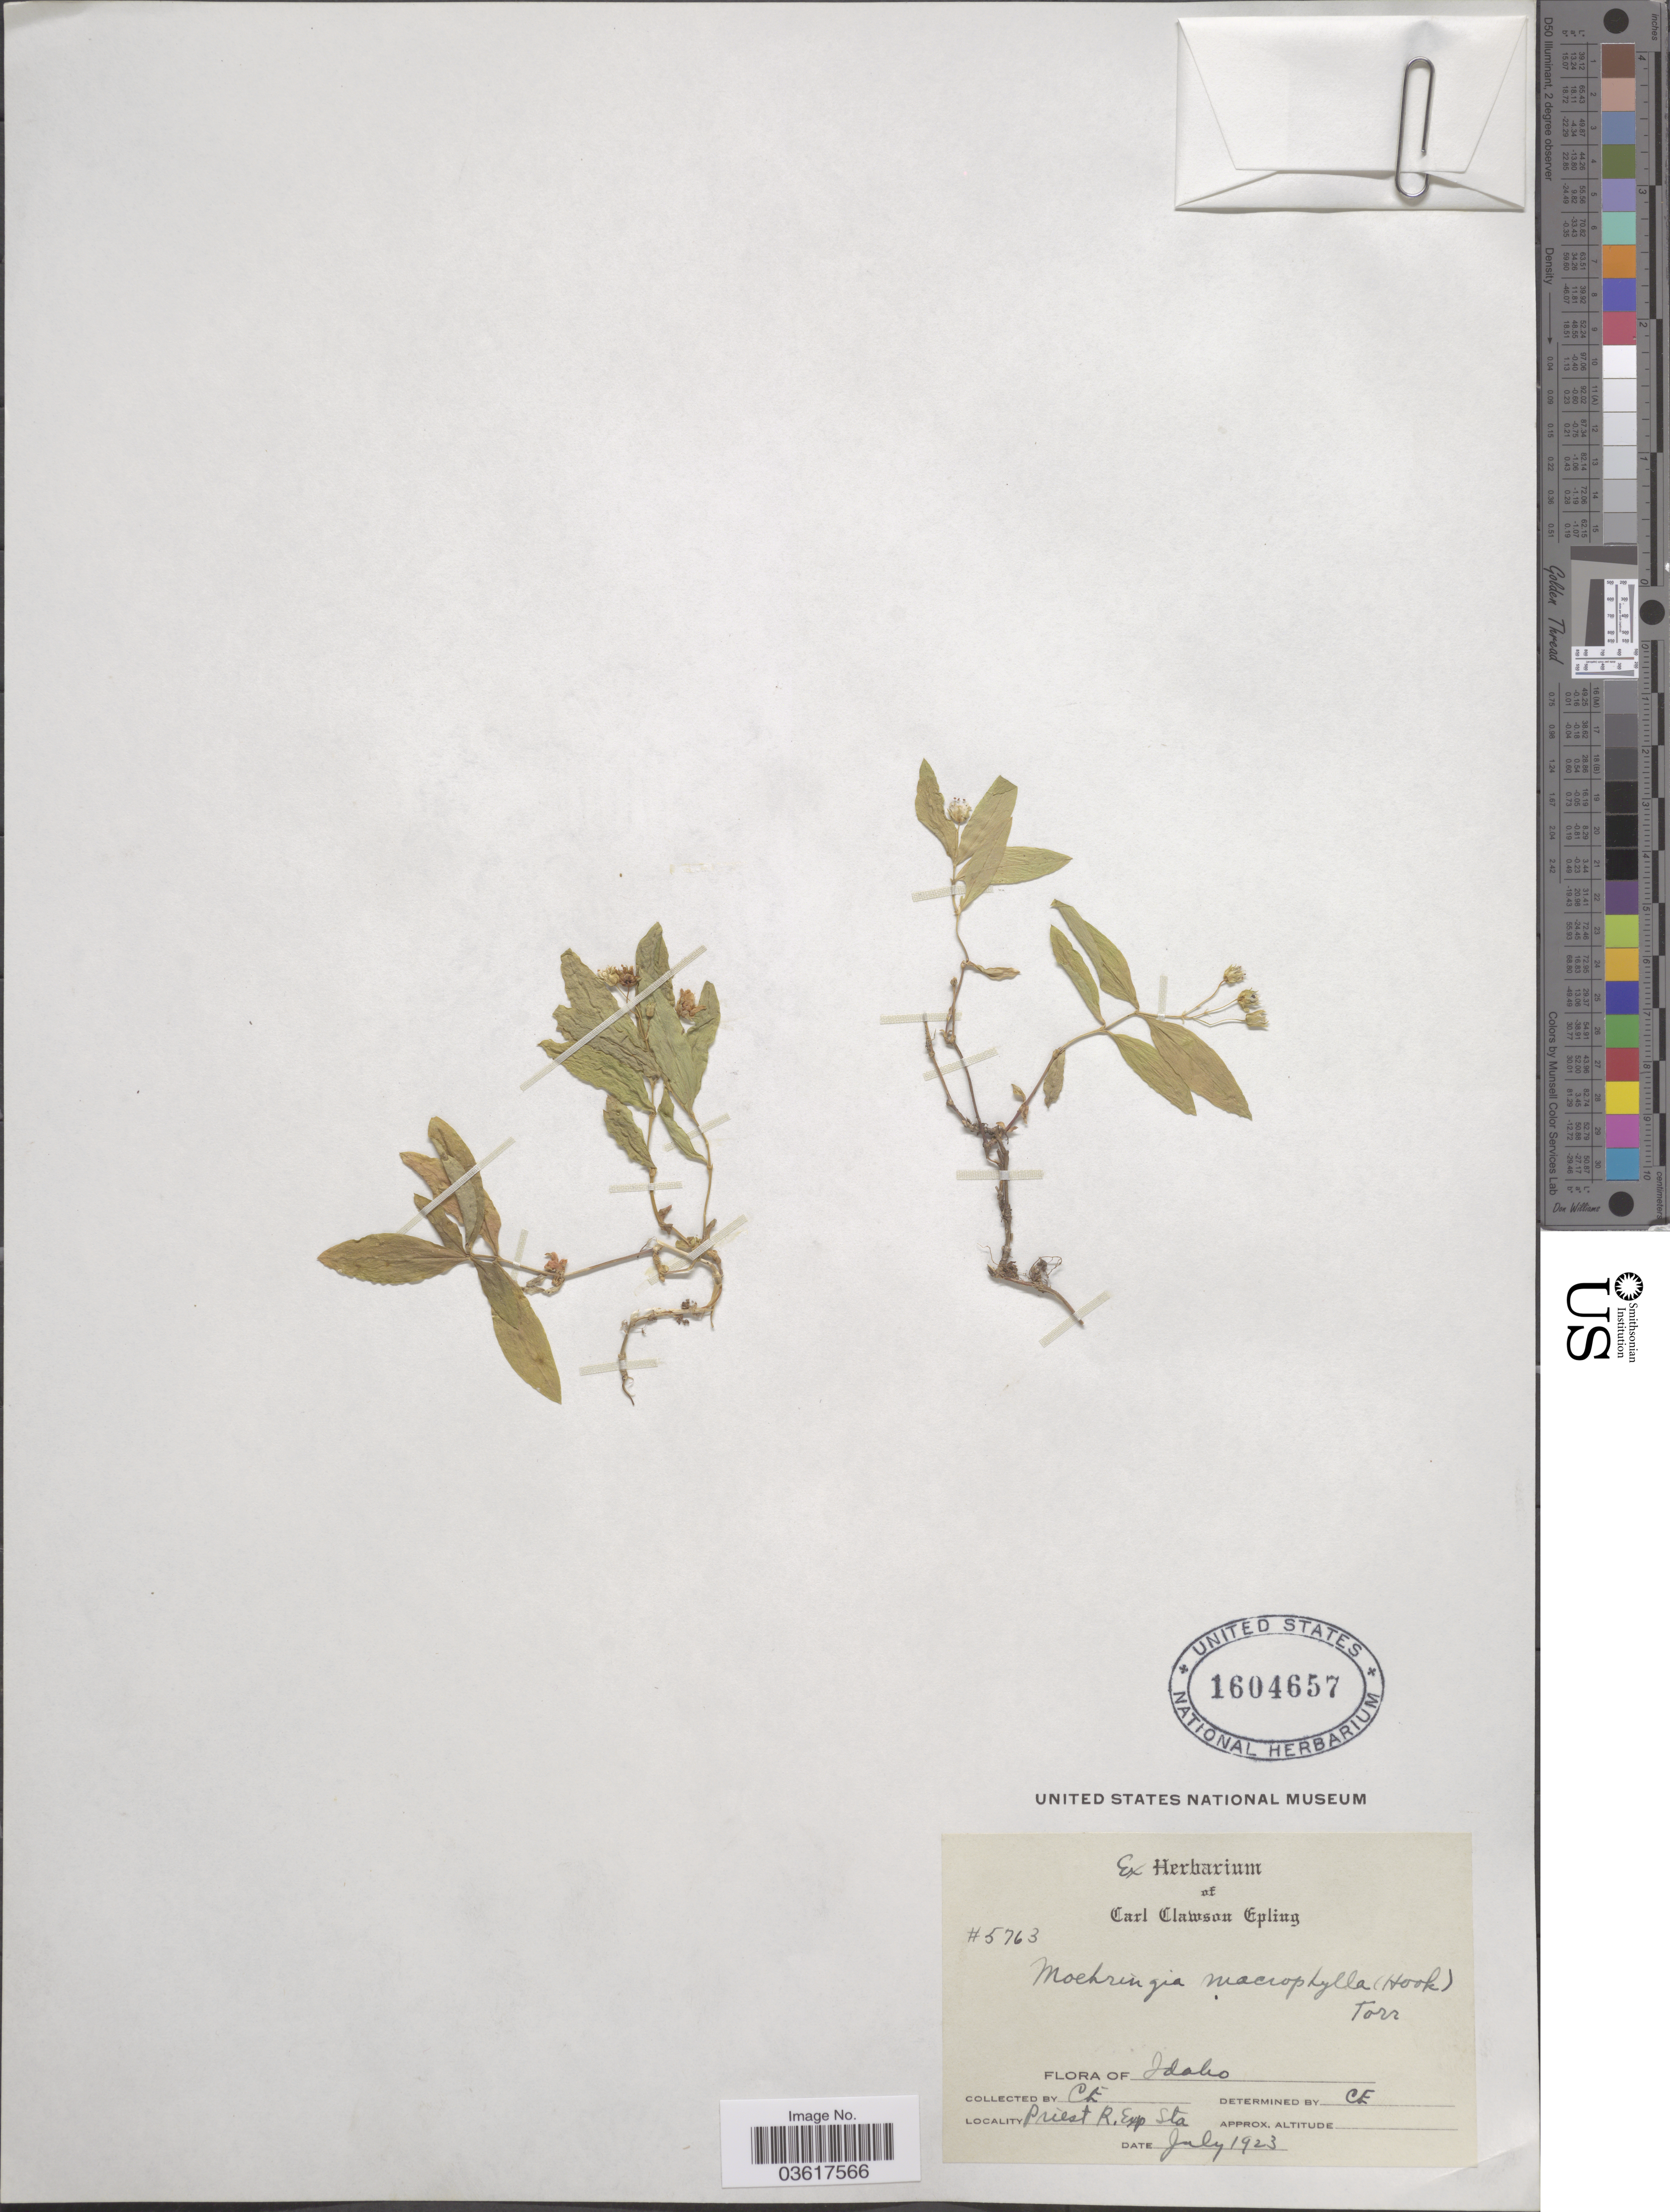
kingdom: Plantae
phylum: Tracheophyta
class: Magnoliopsida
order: Caryophyllales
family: Caryophyllaceae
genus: Moehringia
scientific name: Moehringia macrophylla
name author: (Hook.) Fenzl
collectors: C. C. Epling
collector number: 5763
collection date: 1923-07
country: United States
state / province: Idaho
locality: Priest R. Exp Sta.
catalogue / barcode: US 1604657